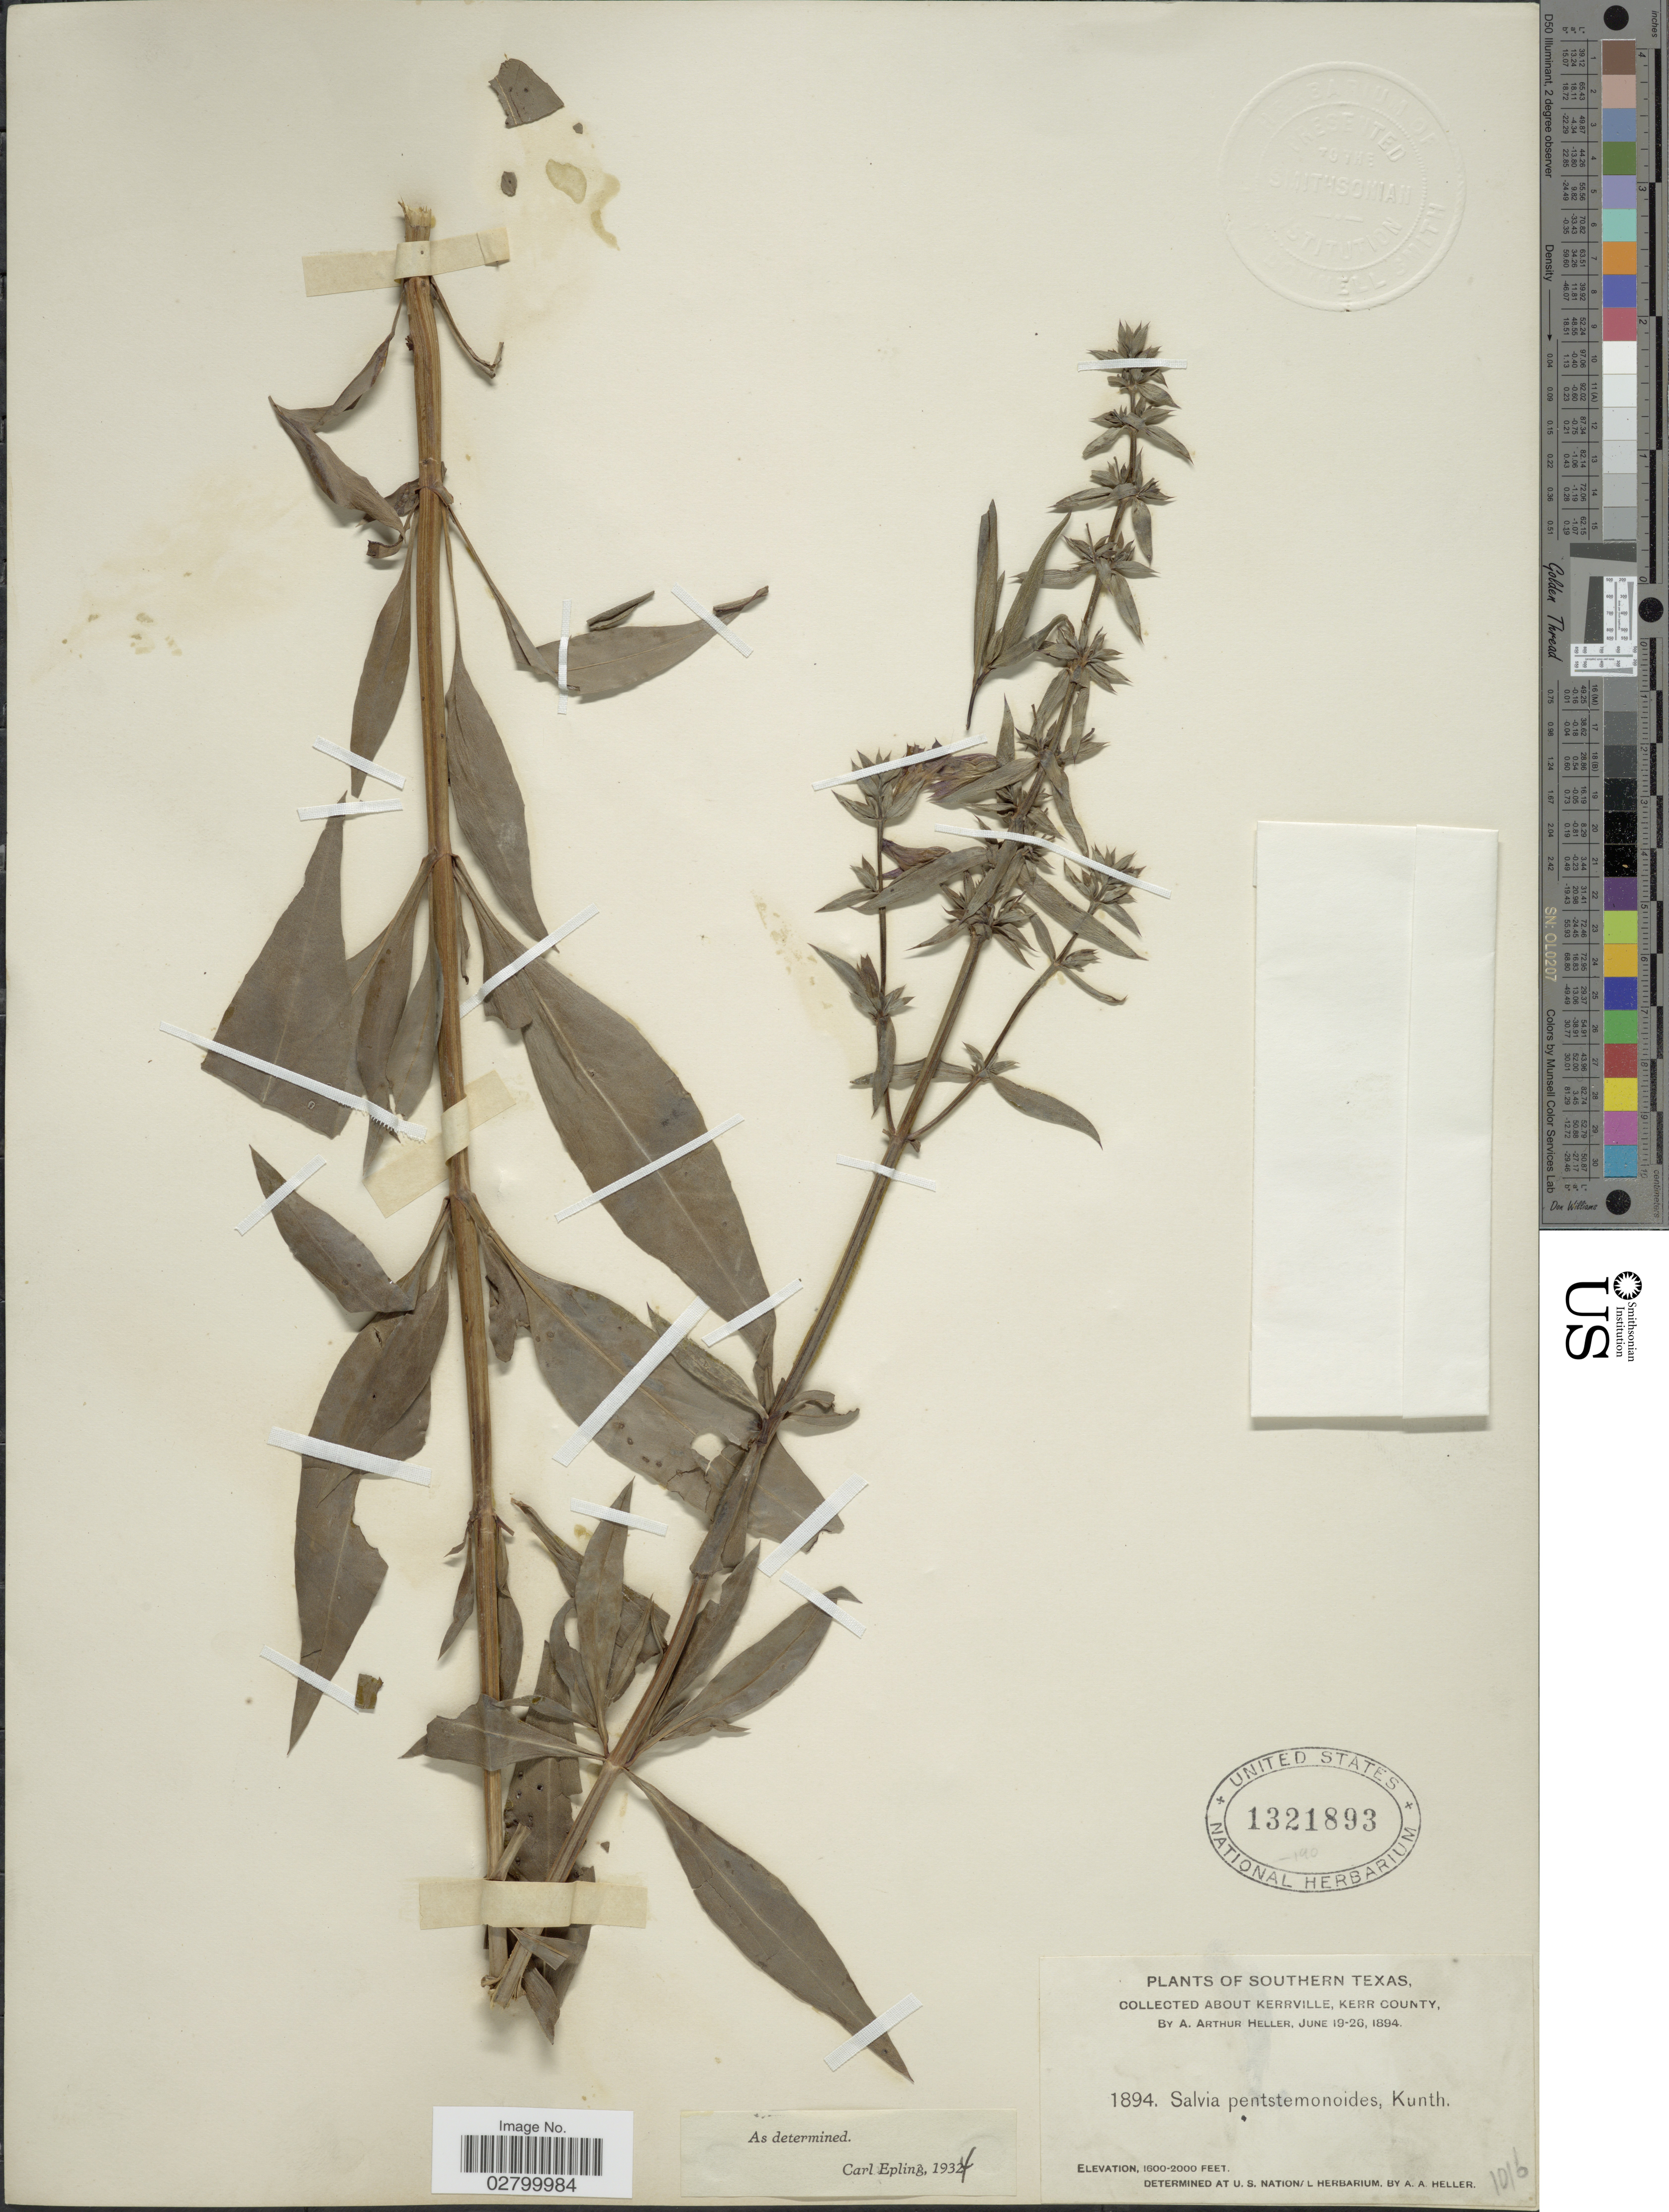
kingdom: Plantae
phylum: Tracheophyta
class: Magnoliopsida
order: Lamiales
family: Lamiaceae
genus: Salvia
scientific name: Salvia pentstemonoides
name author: K. Koch & C.D. Bouché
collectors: A. A. Heller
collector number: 1894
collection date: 1894-06-19/1894-06-26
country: United States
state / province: Texas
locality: Southern Texas. About Kerrville, Kerr County.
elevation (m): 488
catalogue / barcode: US 1321893